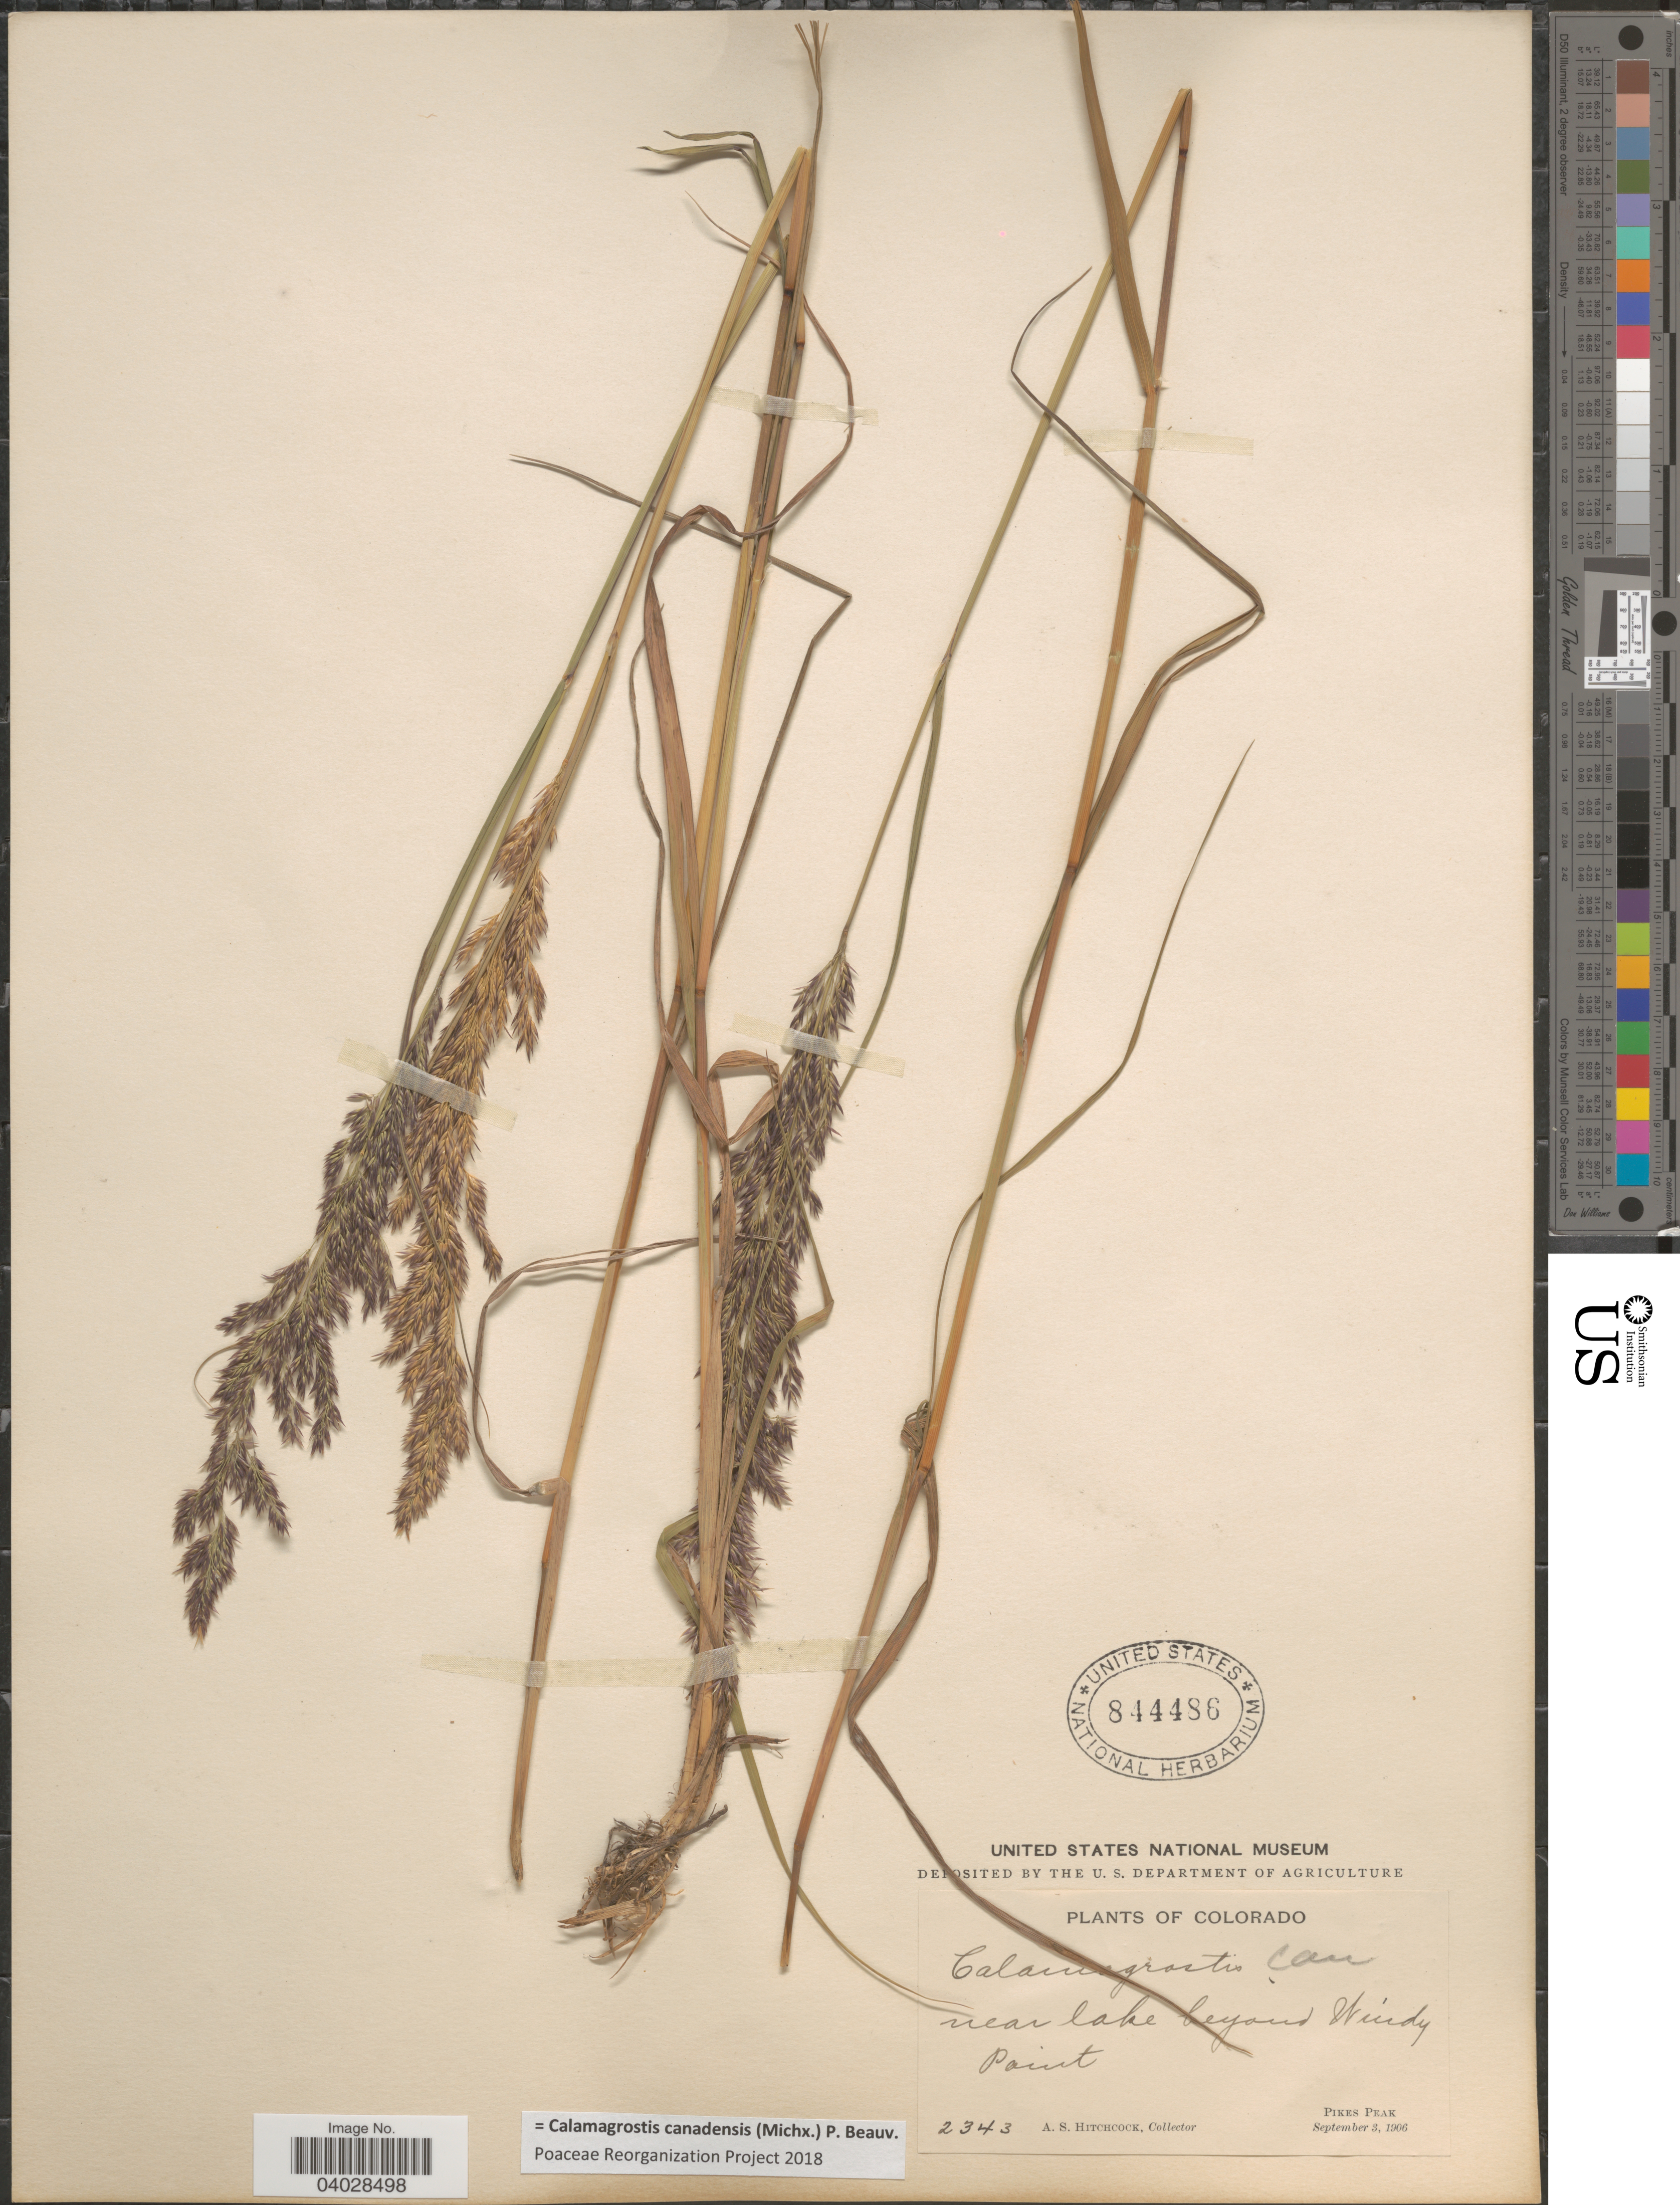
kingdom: Plantae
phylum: Tracheophyta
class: Liliopsida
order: Poales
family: Poaceae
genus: Calamagrostis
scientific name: Calamagrostis canadensis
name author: (Michx.) P. Beauv.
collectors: A. S. Hitchcock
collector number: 2343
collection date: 1906-09-03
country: United States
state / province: Colorado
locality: Near lake beyond Windy Point. Pikes Peak.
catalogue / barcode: US 844486